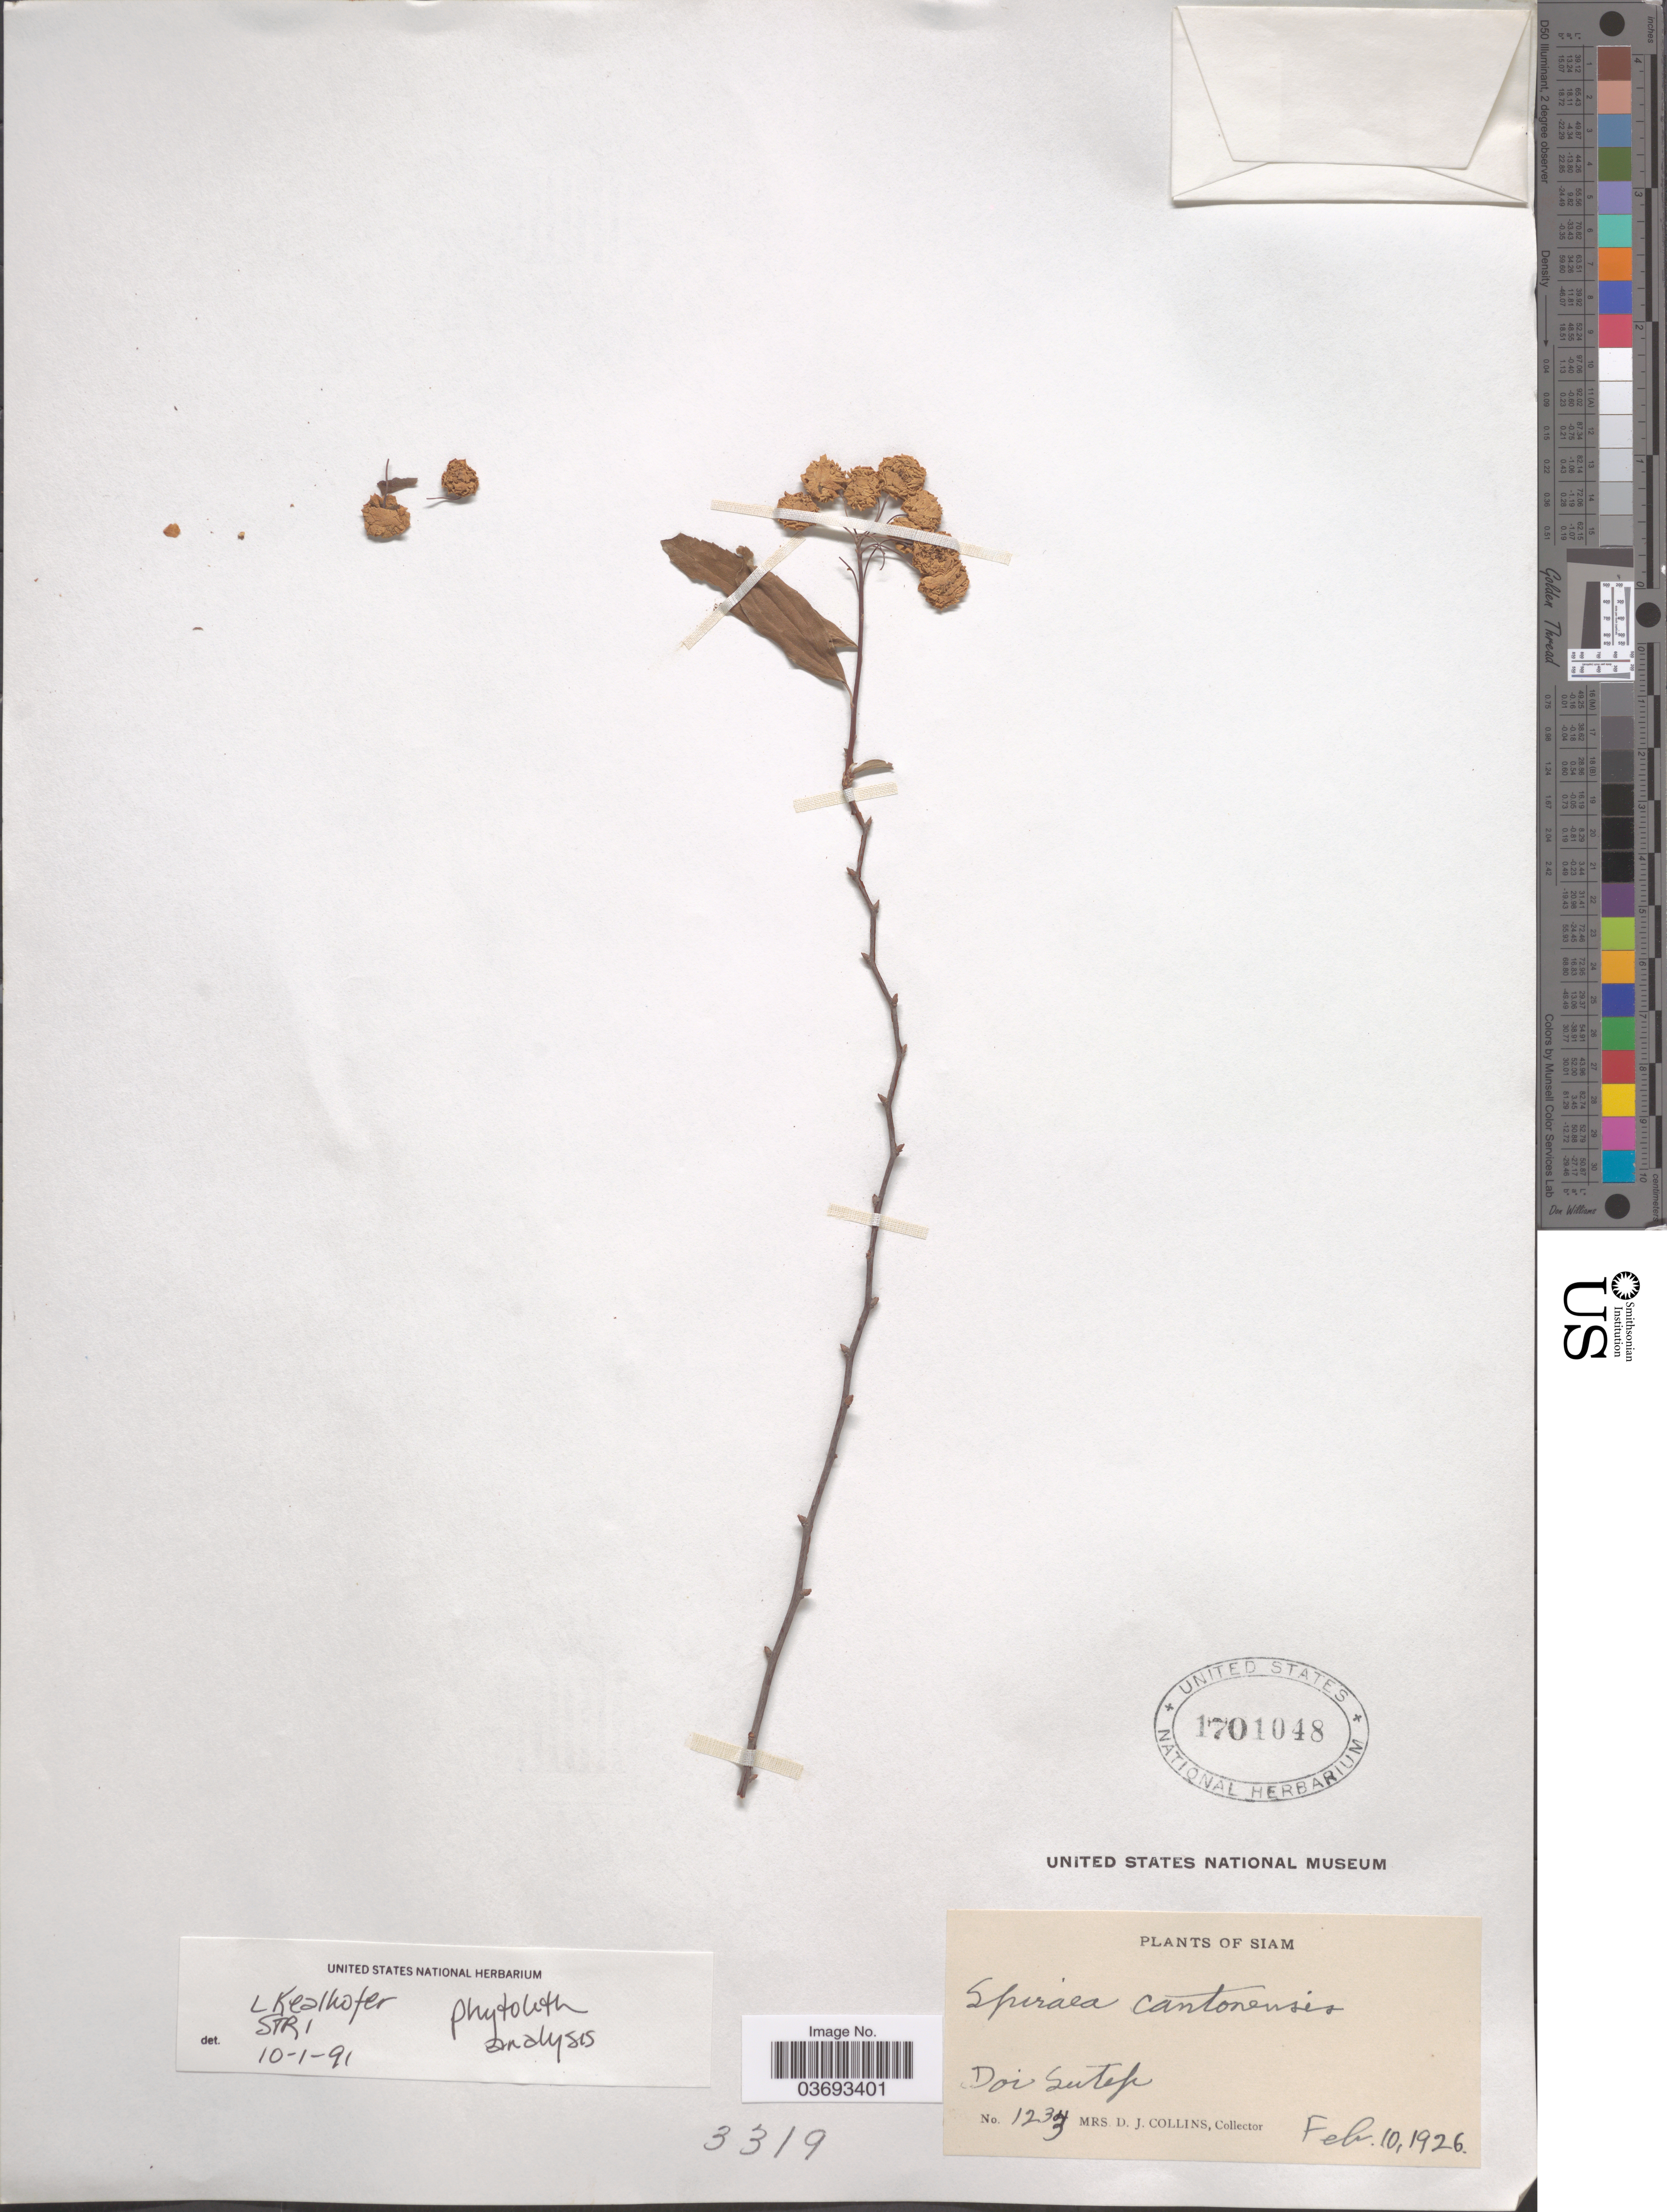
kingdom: Plantae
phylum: Tracheophyta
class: Magnoliopsida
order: Rosales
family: Rosaceae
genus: Spiraea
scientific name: Spiraea cantoniensis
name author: Lour.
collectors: Mrs. D. J. Collins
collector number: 1233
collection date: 1926-02-10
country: Thailand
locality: Siam. Doi Sutep.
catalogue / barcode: US 1701048